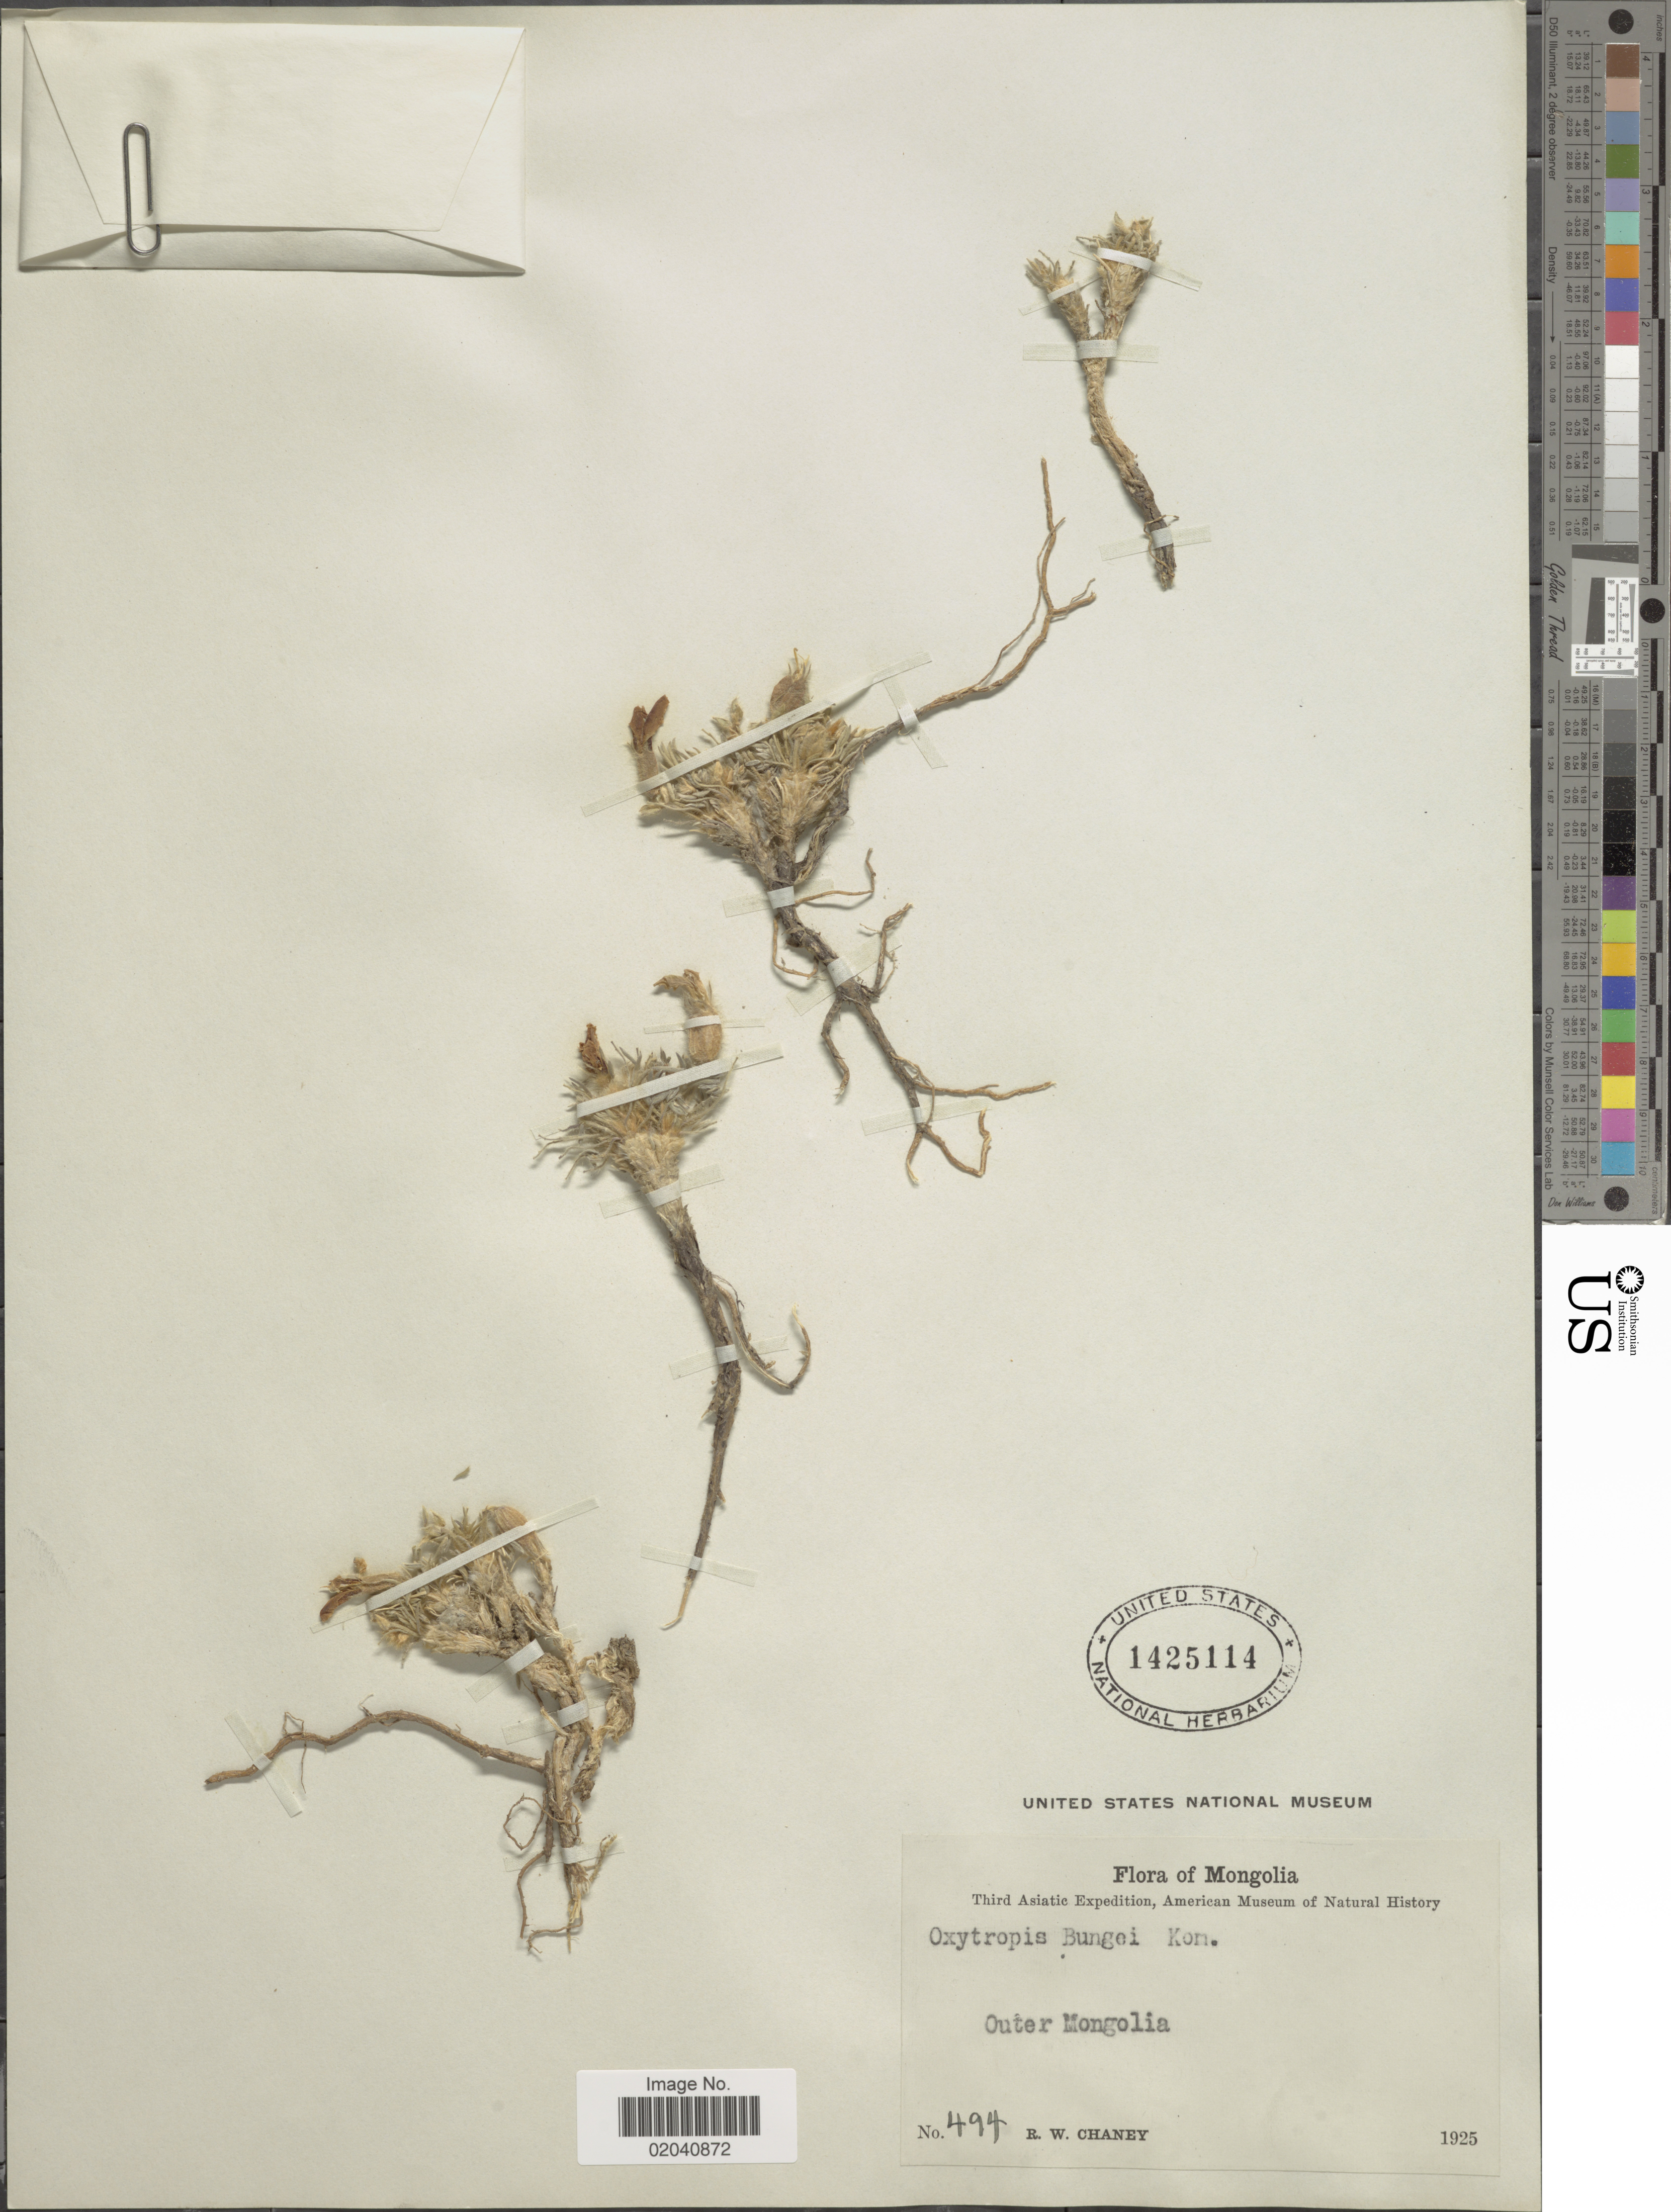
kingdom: Plantae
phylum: Tracheophyta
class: Magnoliopsida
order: Fabales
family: Fabaceae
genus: Oxytropis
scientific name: Oxytropis bungei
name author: Kom.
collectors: R. Chaney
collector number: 494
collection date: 1925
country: Mongolia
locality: Third Asiatic, Outer Mongolia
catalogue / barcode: US 1425114